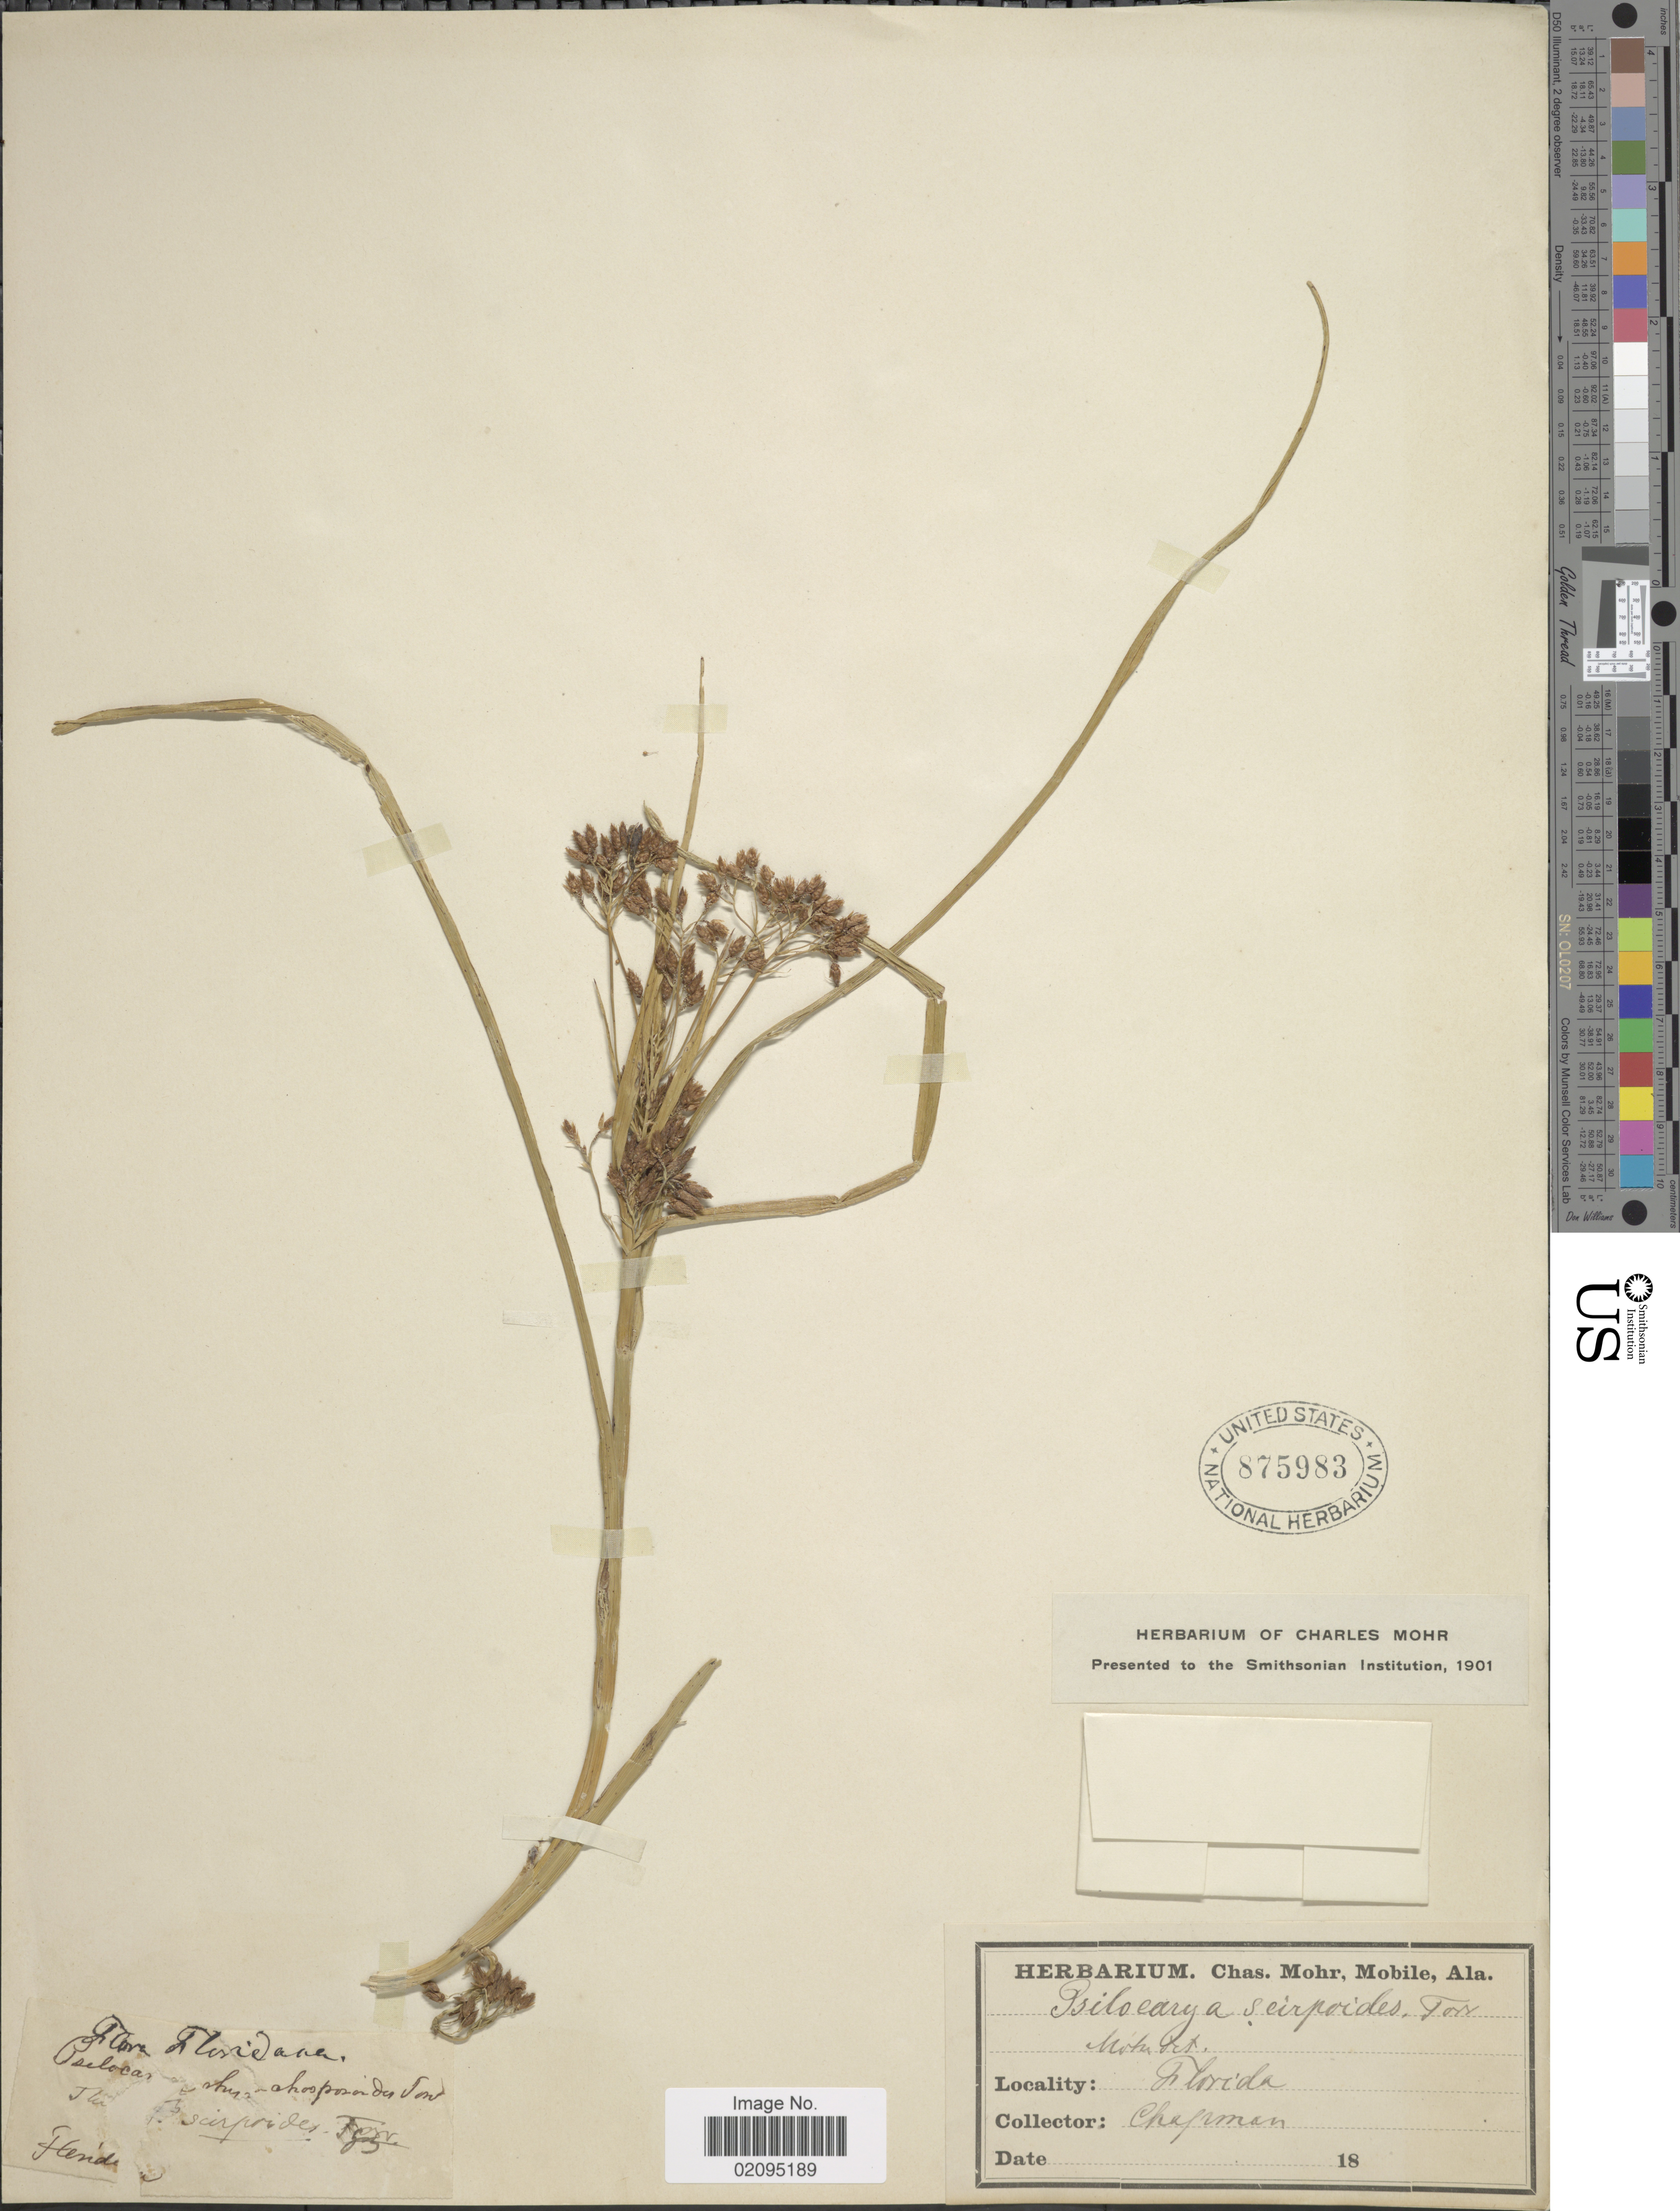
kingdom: Plantae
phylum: Tracheophyta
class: Liliopsida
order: Poales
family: Cyperaceae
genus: Rhynchospora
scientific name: Rhynchospora scirpoides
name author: (Torr.) Griseb.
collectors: A. Chapman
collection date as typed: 18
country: United States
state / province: Florida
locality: Florida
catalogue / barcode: US 875983